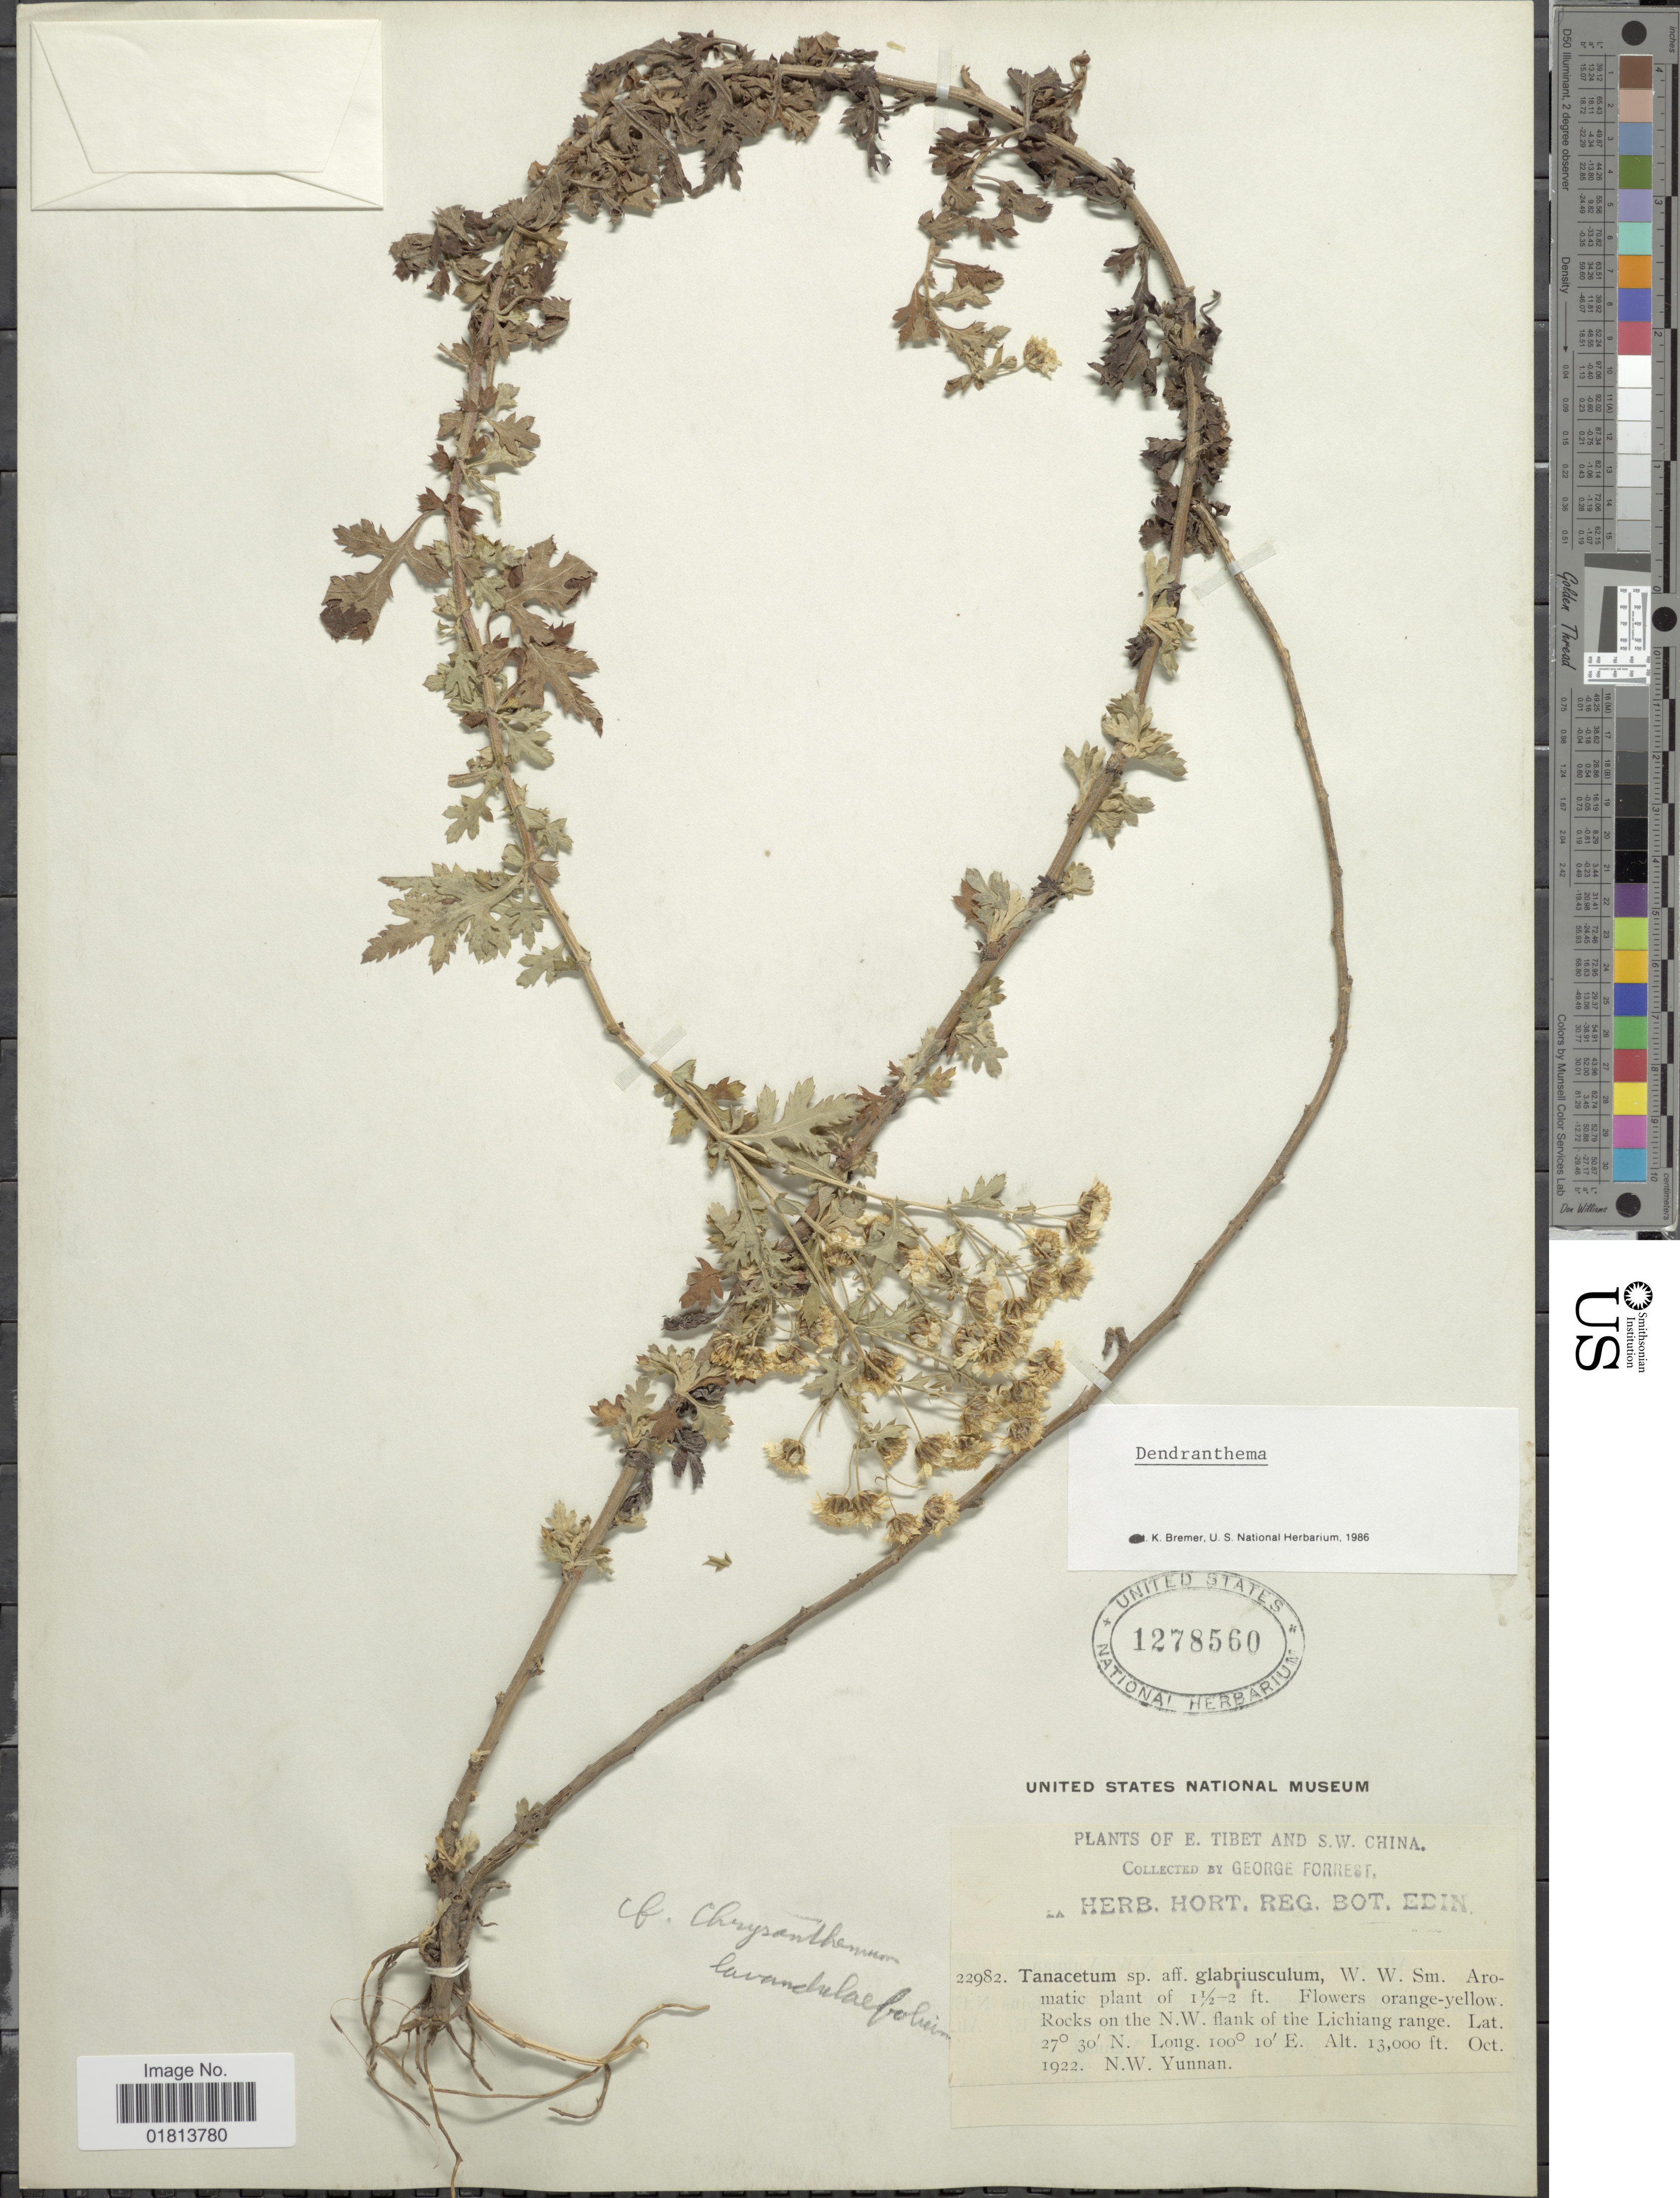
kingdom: Plantae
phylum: Tracheophyta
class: Magnoliopsida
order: Asterales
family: Asteraceae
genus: Dendranthema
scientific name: Dendranthema lavandulaefolium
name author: (Fisch. ex Trautv.) Kitam.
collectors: G. Forrest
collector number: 22982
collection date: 1922-10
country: China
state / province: Yunnan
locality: Rocks on the N. W. flank of the Lichiang range, N. W. Yunnan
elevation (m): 3962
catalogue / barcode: US 1278560